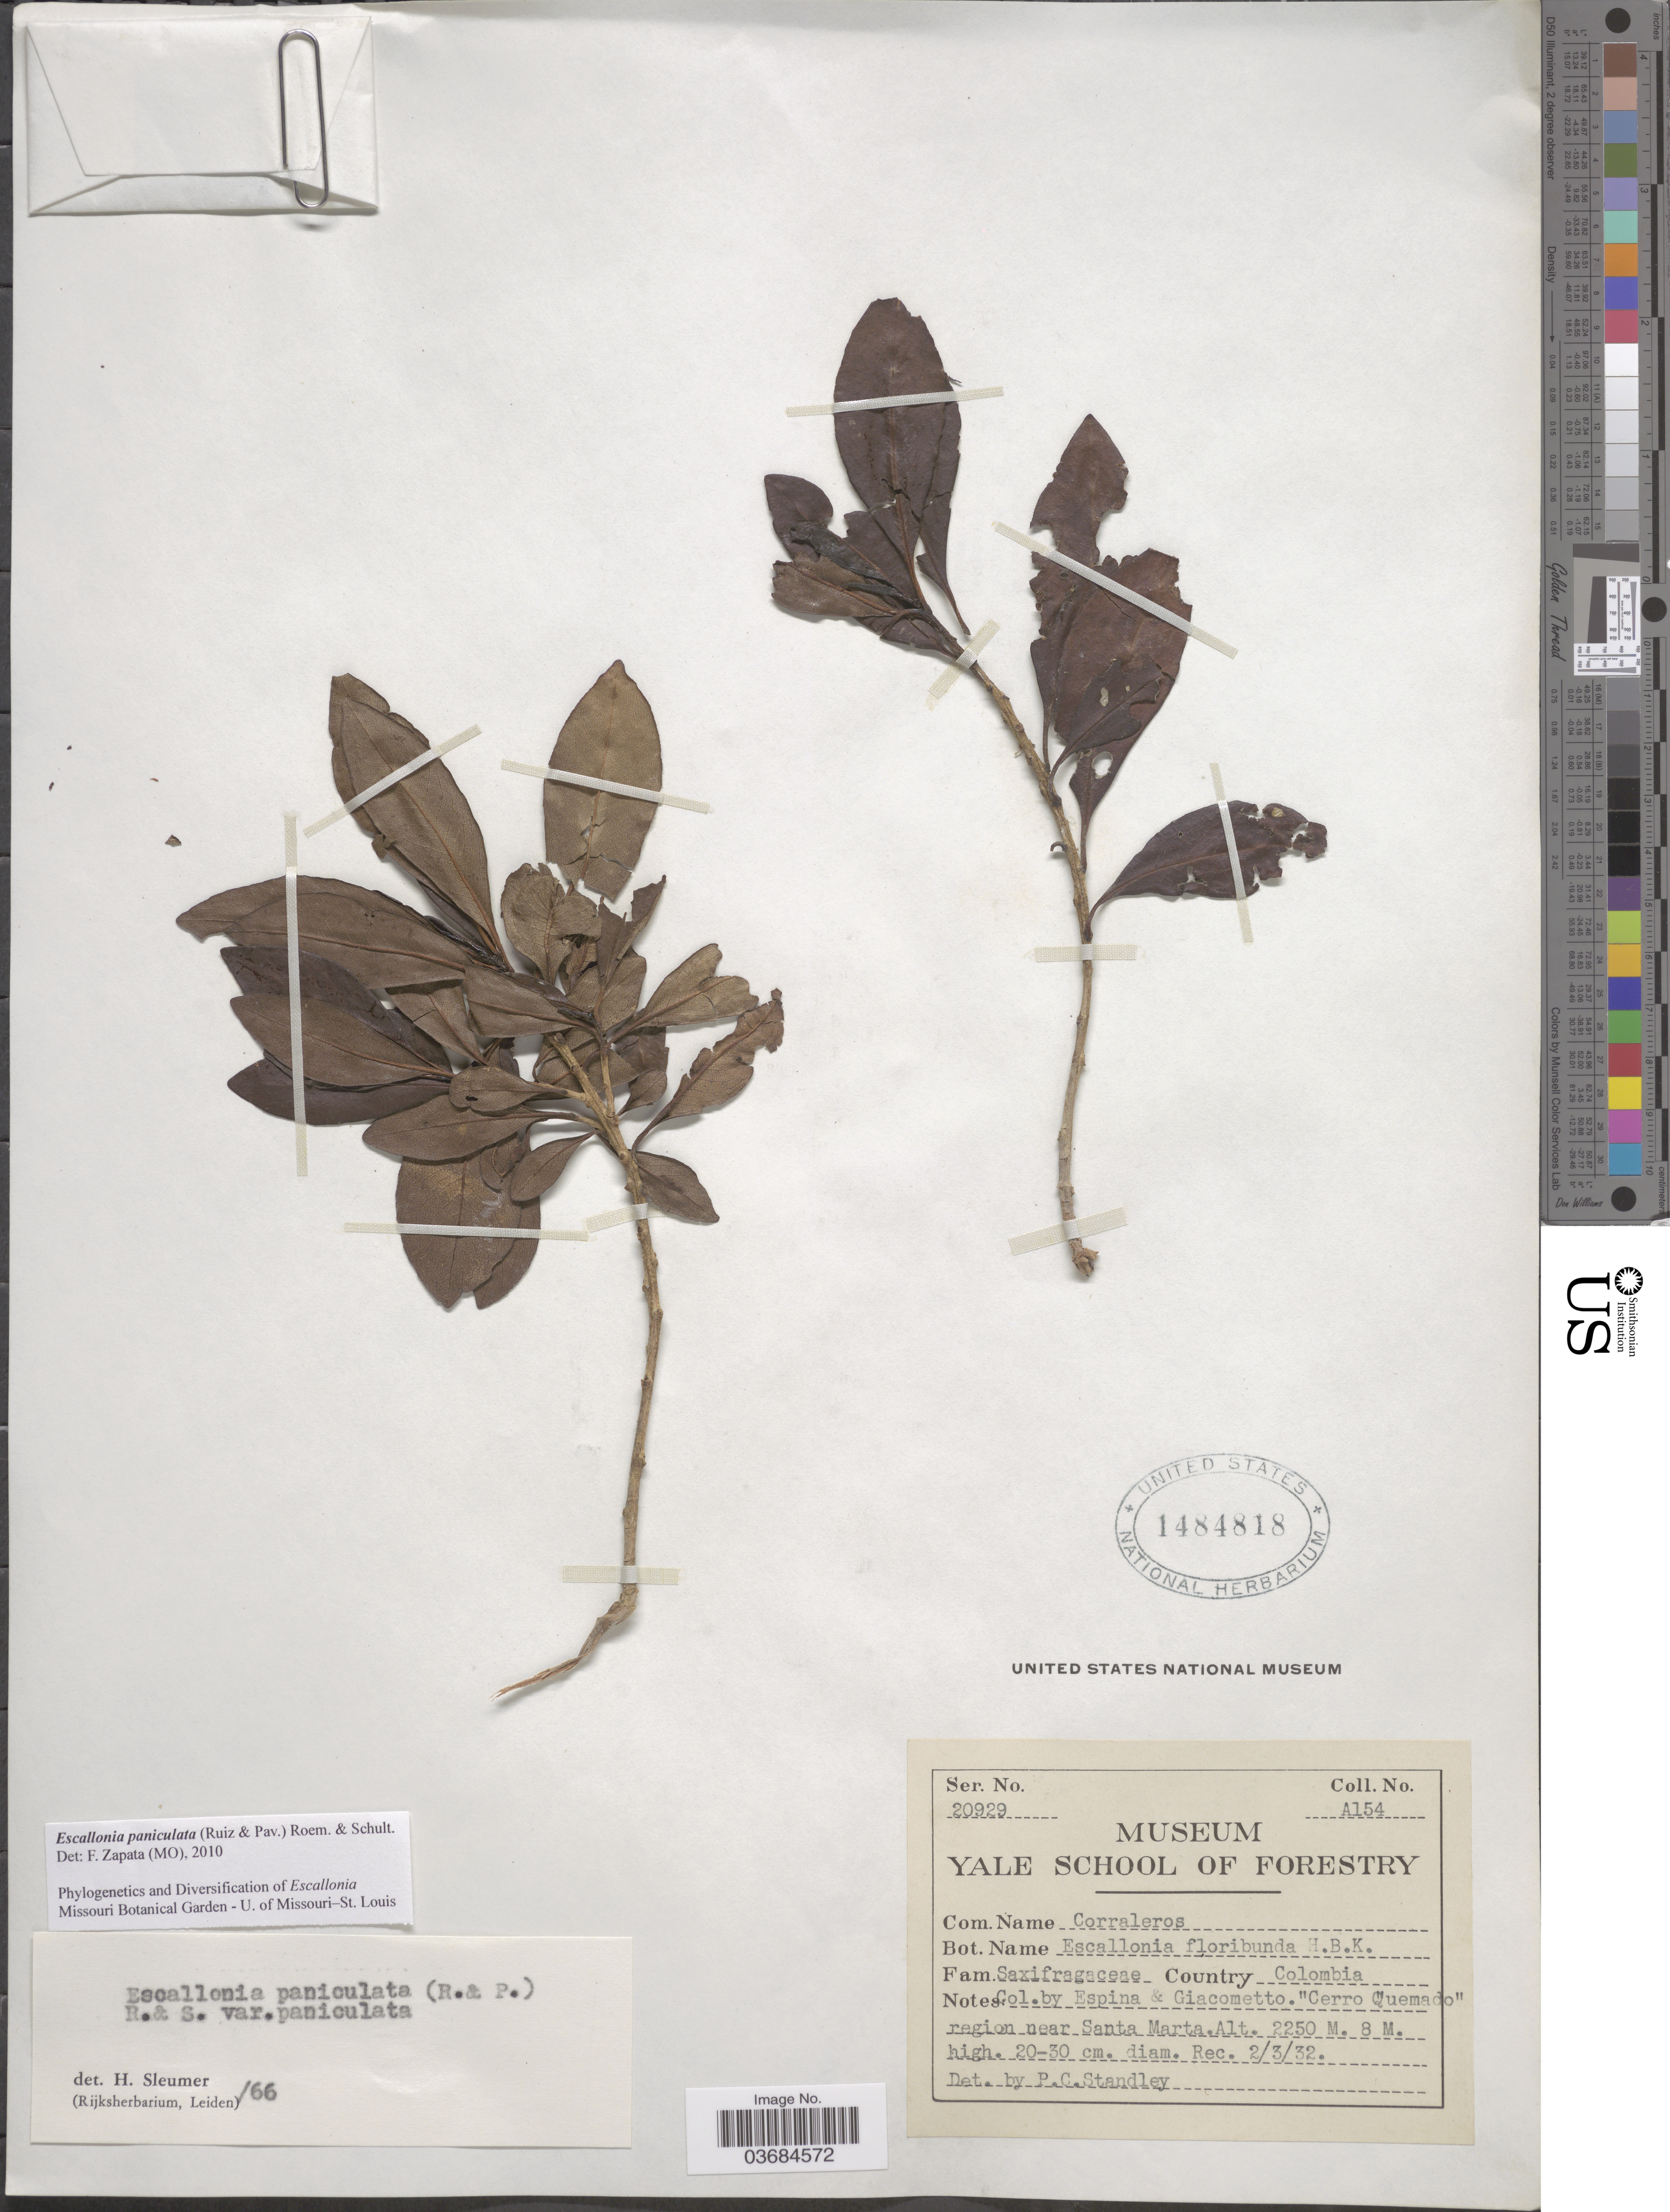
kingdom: Plantae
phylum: Tracheophyta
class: Magnoliopsida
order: Escalloniales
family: Escalloniaceae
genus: Escallonia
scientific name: Escallonia paniculata var. paniculata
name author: (Ruiz & Pav.) Roem. & Schult.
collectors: -. Espina & Giacometto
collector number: A154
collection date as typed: Transcribed d/m/y: 2/3/32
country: Colombia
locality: Cerro Quemado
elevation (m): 2250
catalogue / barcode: US 1484818